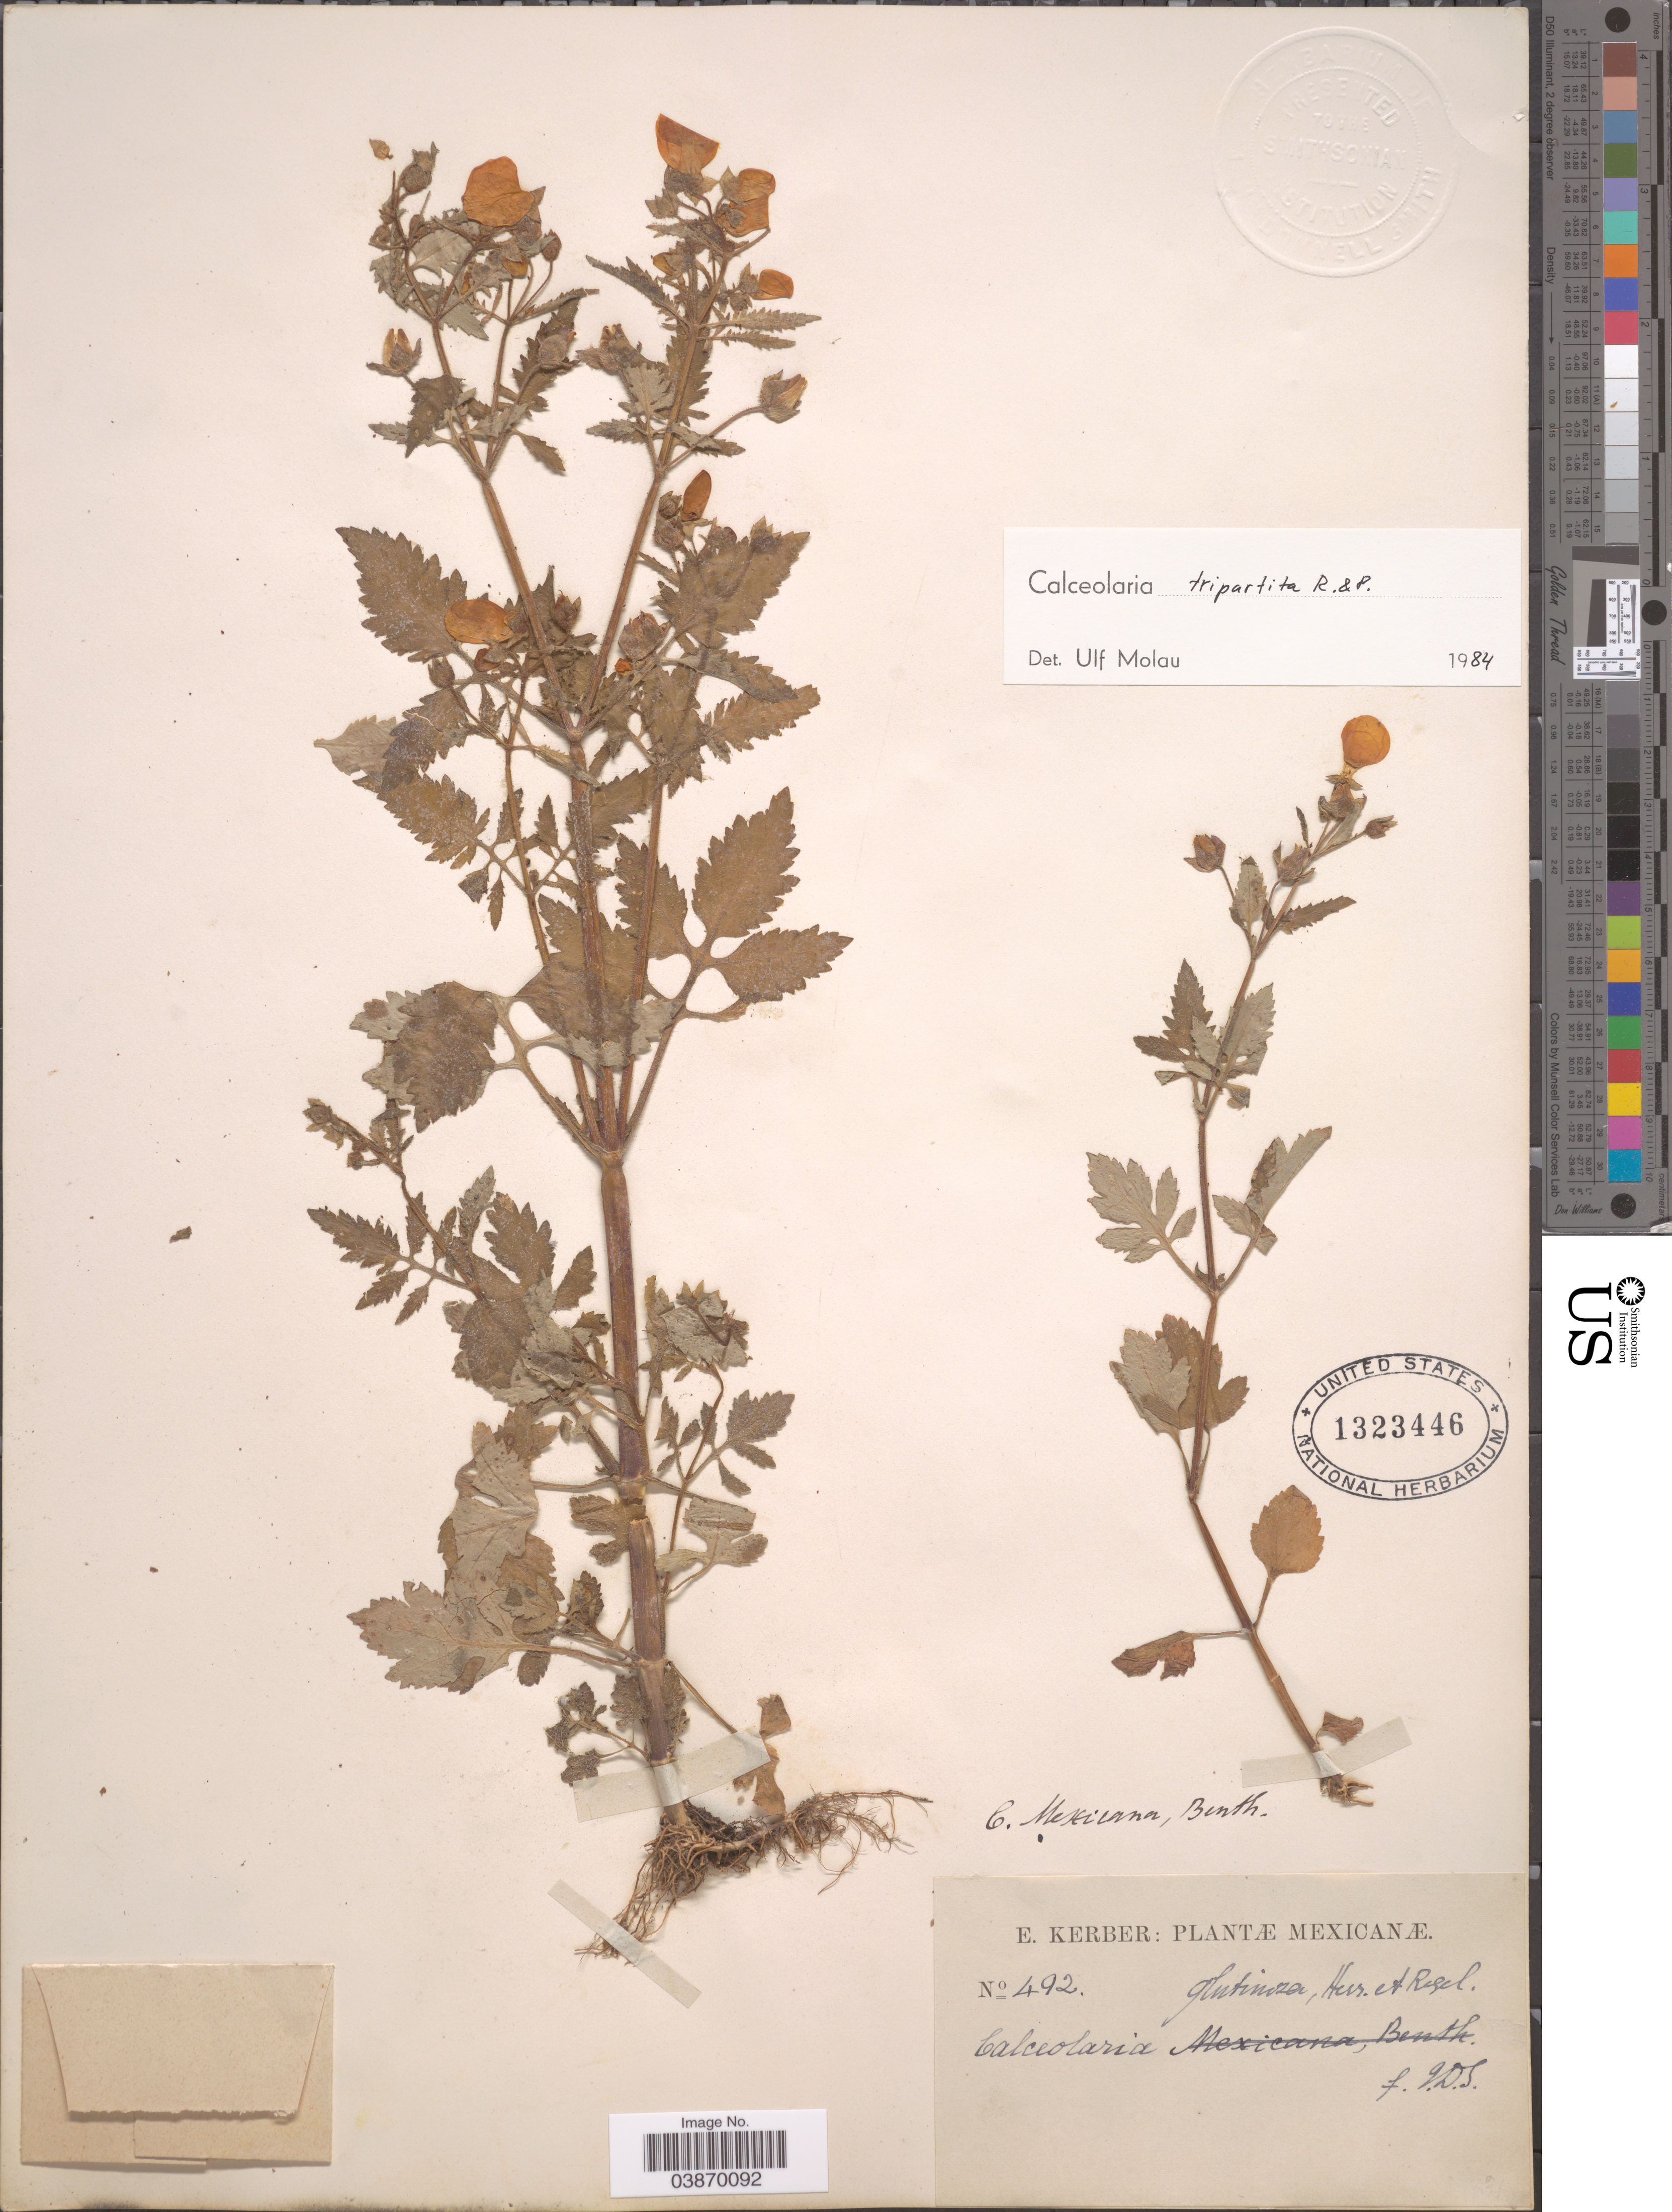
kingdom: Plantae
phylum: Tracheophyta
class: Magnoliopsida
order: Lamiales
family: Calceolariaceae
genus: Calceolaria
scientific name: Calceolaria tripartita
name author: Ruiz & Pav.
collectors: E. Kerber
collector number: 492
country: Mexico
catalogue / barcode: US 1323446